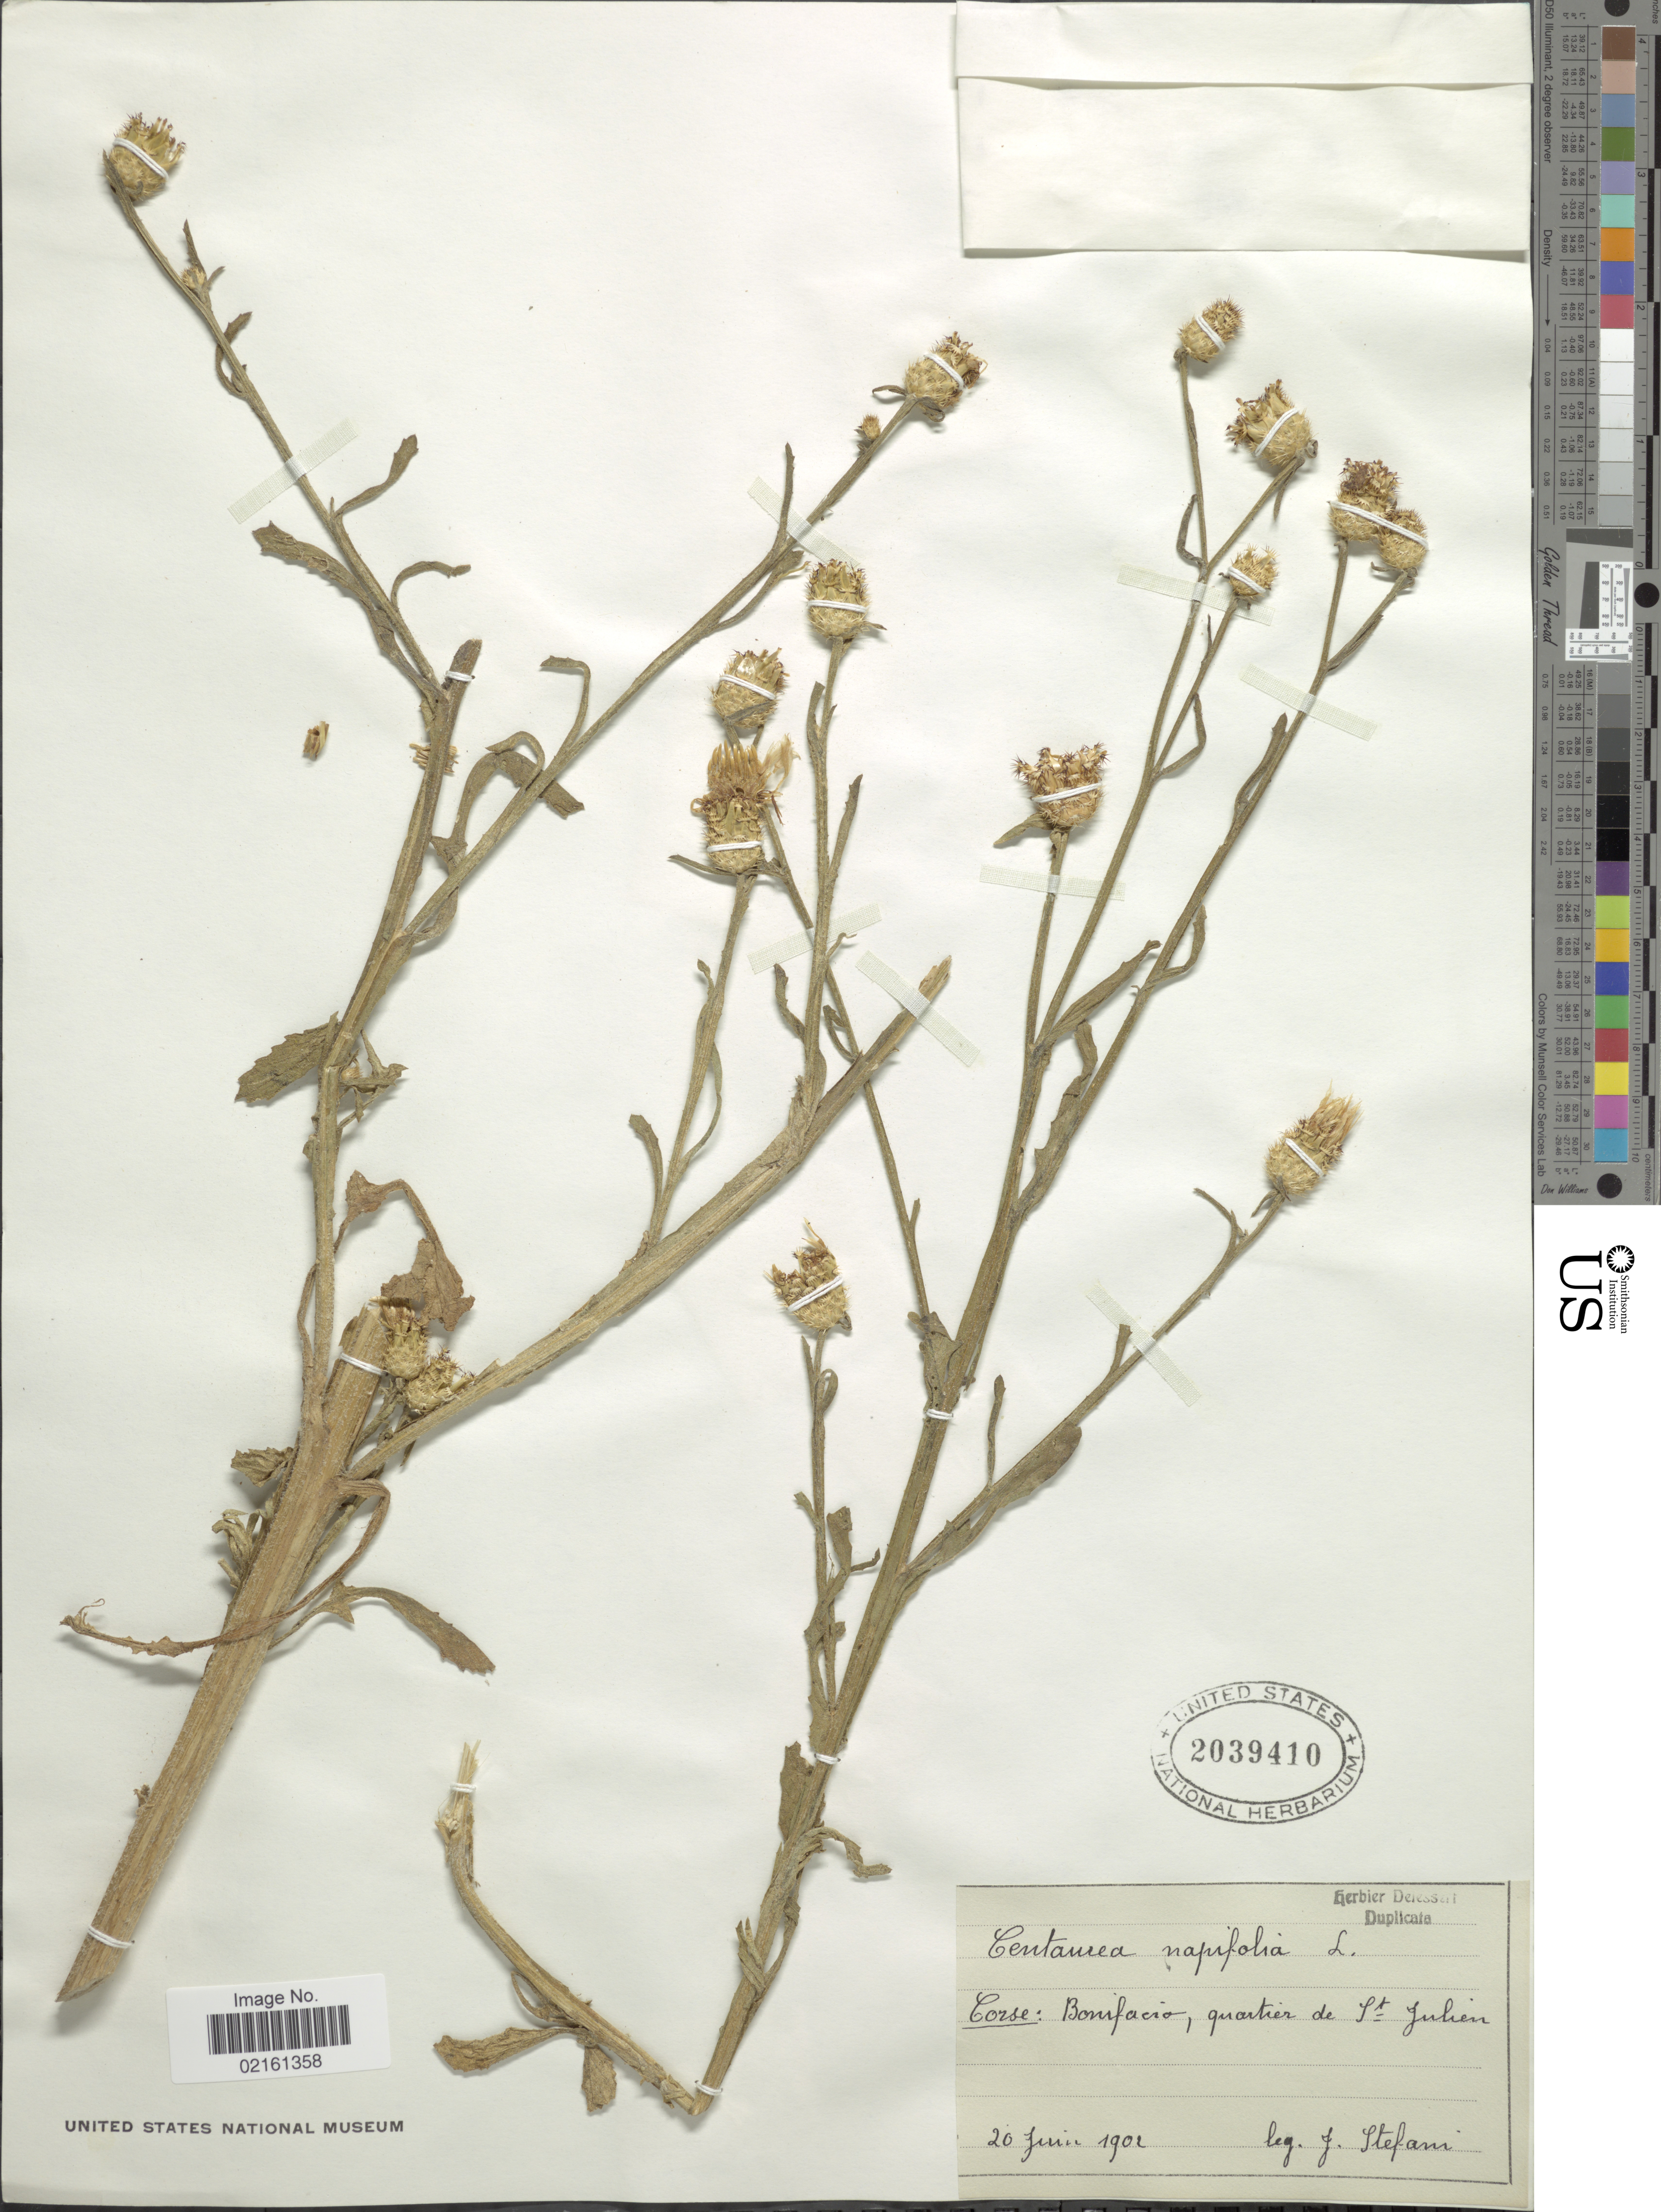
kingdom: Plantae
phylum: Tracheophyta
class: Magnoliopsida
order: Asterales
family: Asteraceae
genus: Centaurea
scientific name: Centaurea napifolia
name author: L.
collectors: J. Stefani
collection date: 1902-06-20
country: France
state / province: Corsica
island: Corse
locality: Bonifacio, quartier de St. Julien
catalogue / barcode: US 2039410